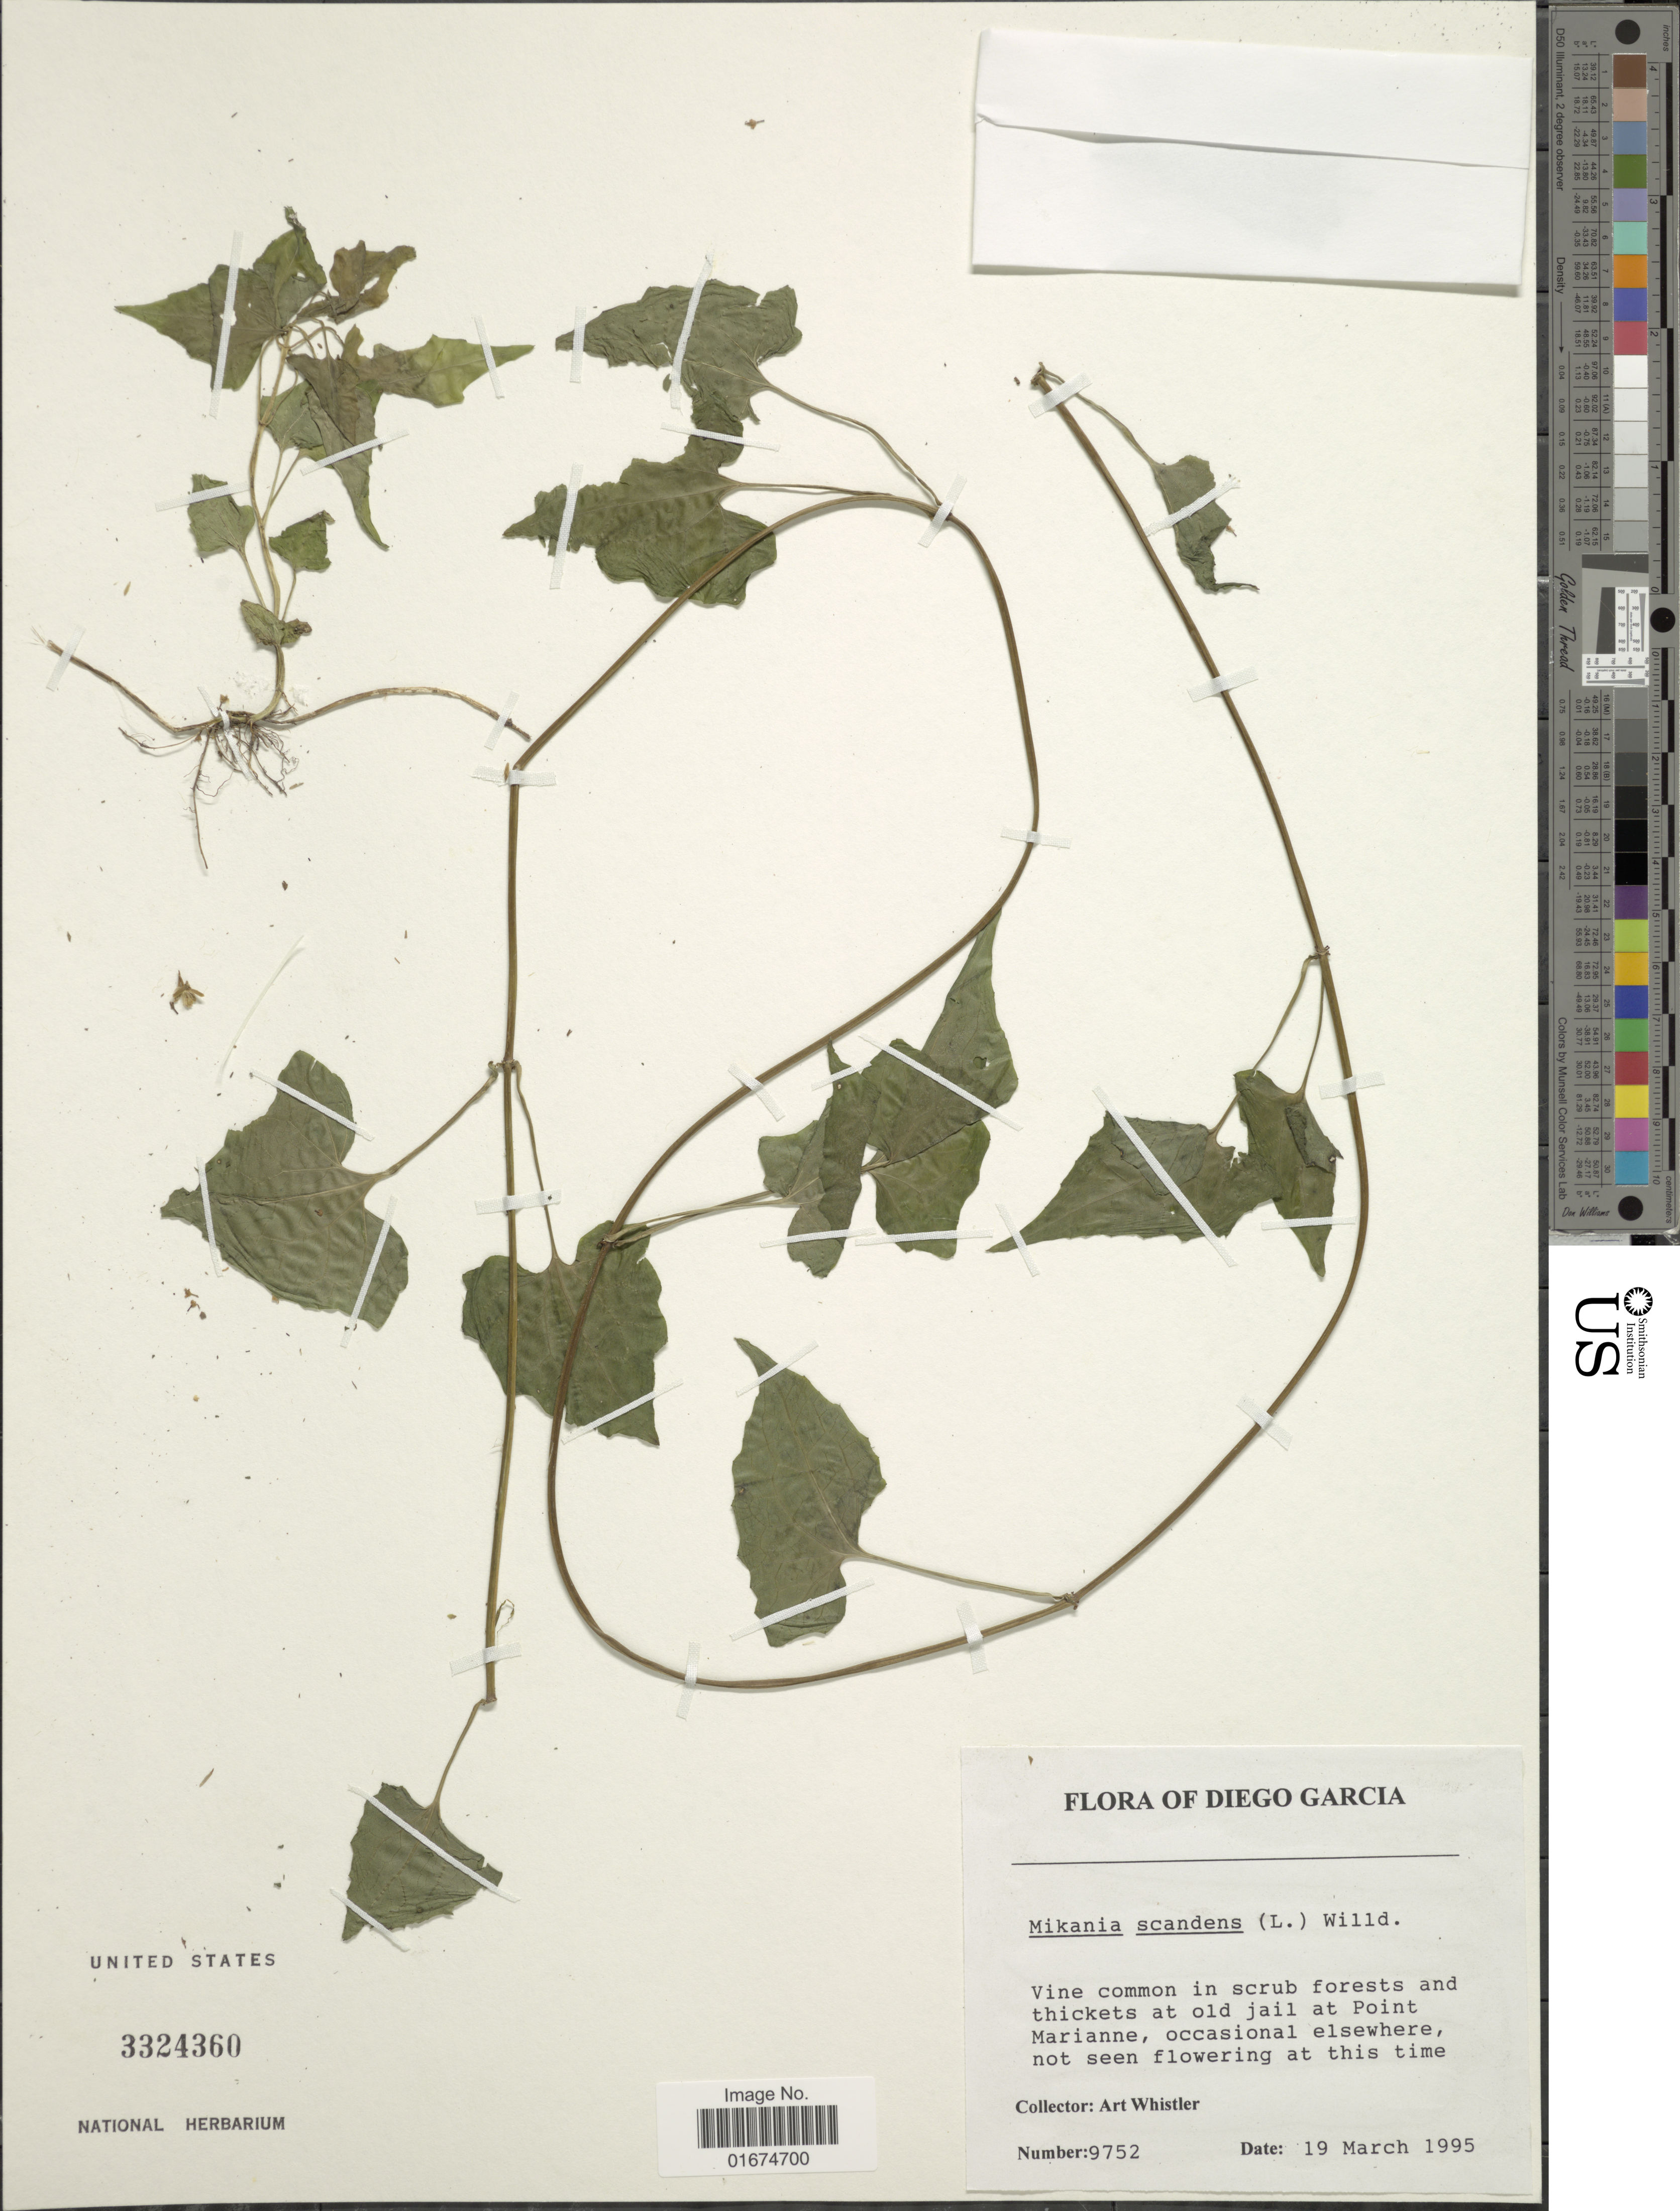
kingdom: Plantae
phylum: Tracheophyta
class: Magnoliopsida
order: Asterales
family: Asteraceae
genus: Mikania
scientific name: Mikania micrantha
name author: Kunth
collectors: A. Whistler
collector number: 9752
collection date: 1995-03-19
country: British Indian Ocean Territory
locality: Diego Garcia, Vine common in scrub forests and thickets at old jail at Point Marianne, occasional eslewhere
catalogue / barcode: US 3324360